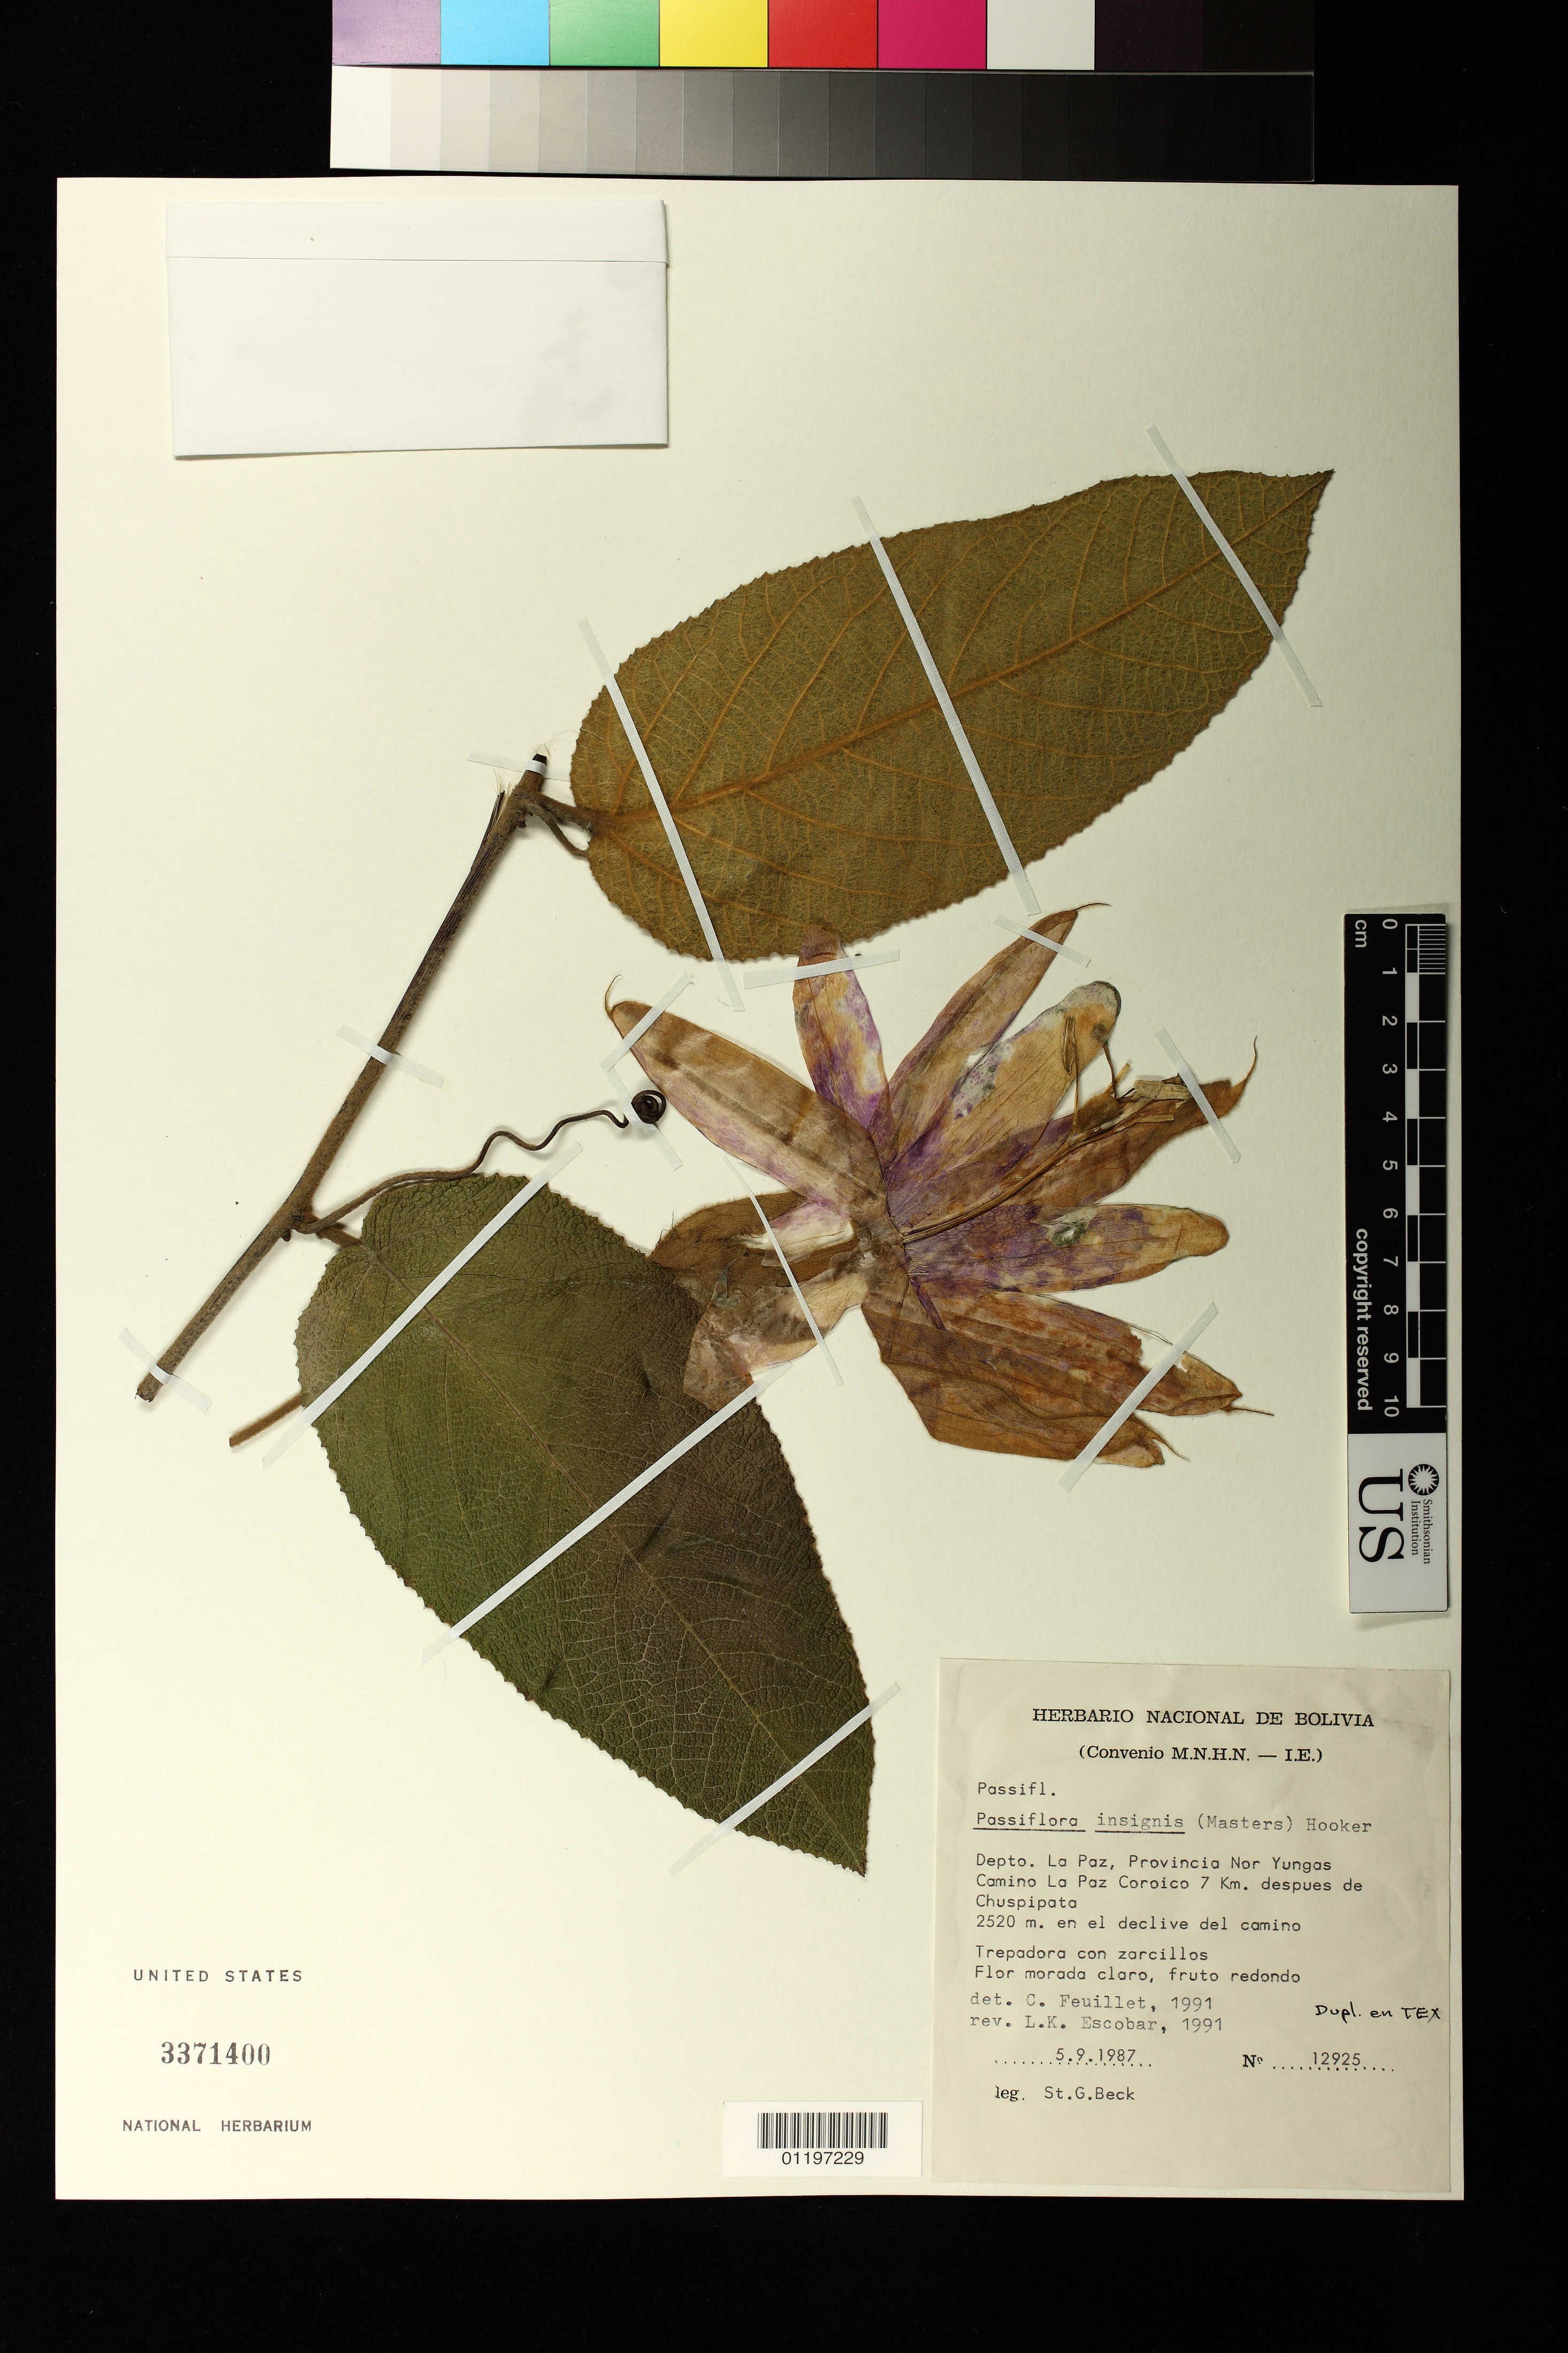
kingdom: Plantae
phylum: Tracheophyta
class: Magnoliopsida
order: Malpighiales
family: Passifloraceae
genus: Passiflora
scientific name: Passiflora insignis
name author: (Mast.) Hook. f.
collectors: S. G. Beck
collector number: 12925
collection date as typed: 09 May 1987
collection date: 1987-05-09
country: Bolivia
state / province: La Paz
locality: Provincia Nor Yungas, Camino La Paz Coroico 7 Km. despues de Chuspipata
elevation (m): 2520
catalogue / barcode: US 3371400